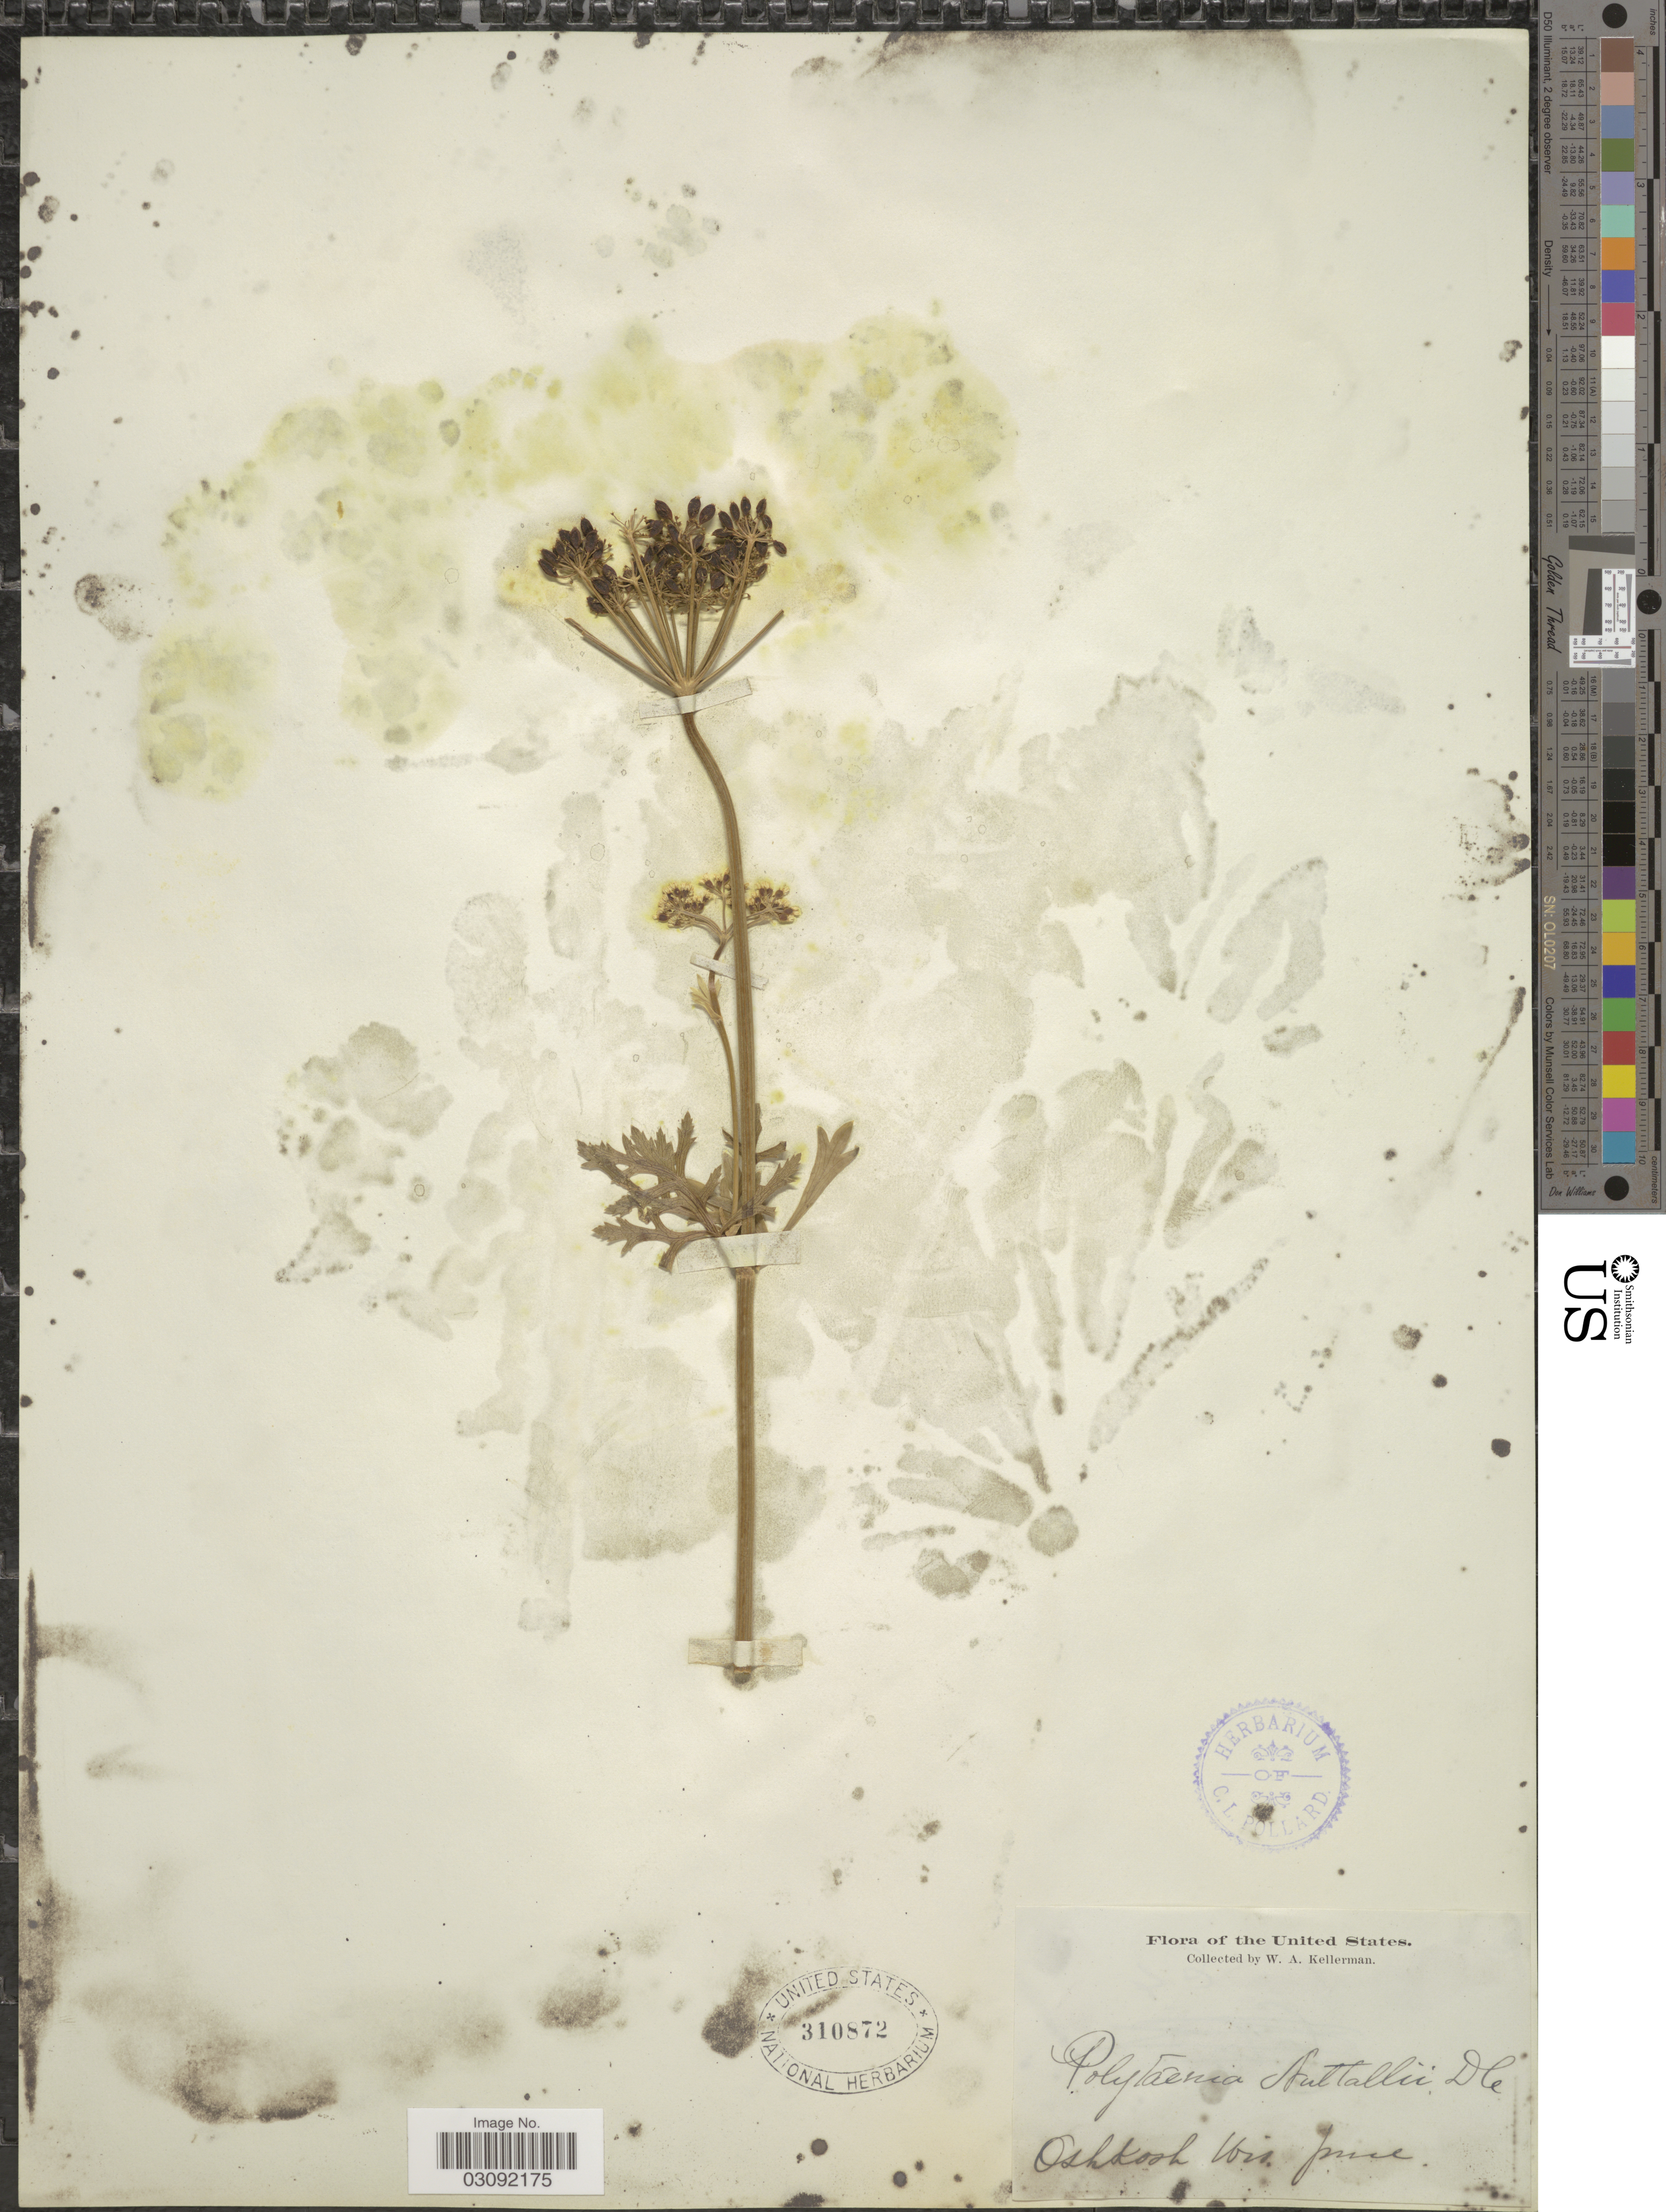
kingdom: Plantae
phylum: Tracheophyta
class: Magnoliopsida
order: Apiales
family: Apiaceae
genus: Polytaenia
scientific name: Polytaenia nuttallii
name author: DC.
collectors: W. Kellerman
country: United States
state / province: Wisconsin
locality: The United States. Oshkosh.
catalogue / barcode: US 310872